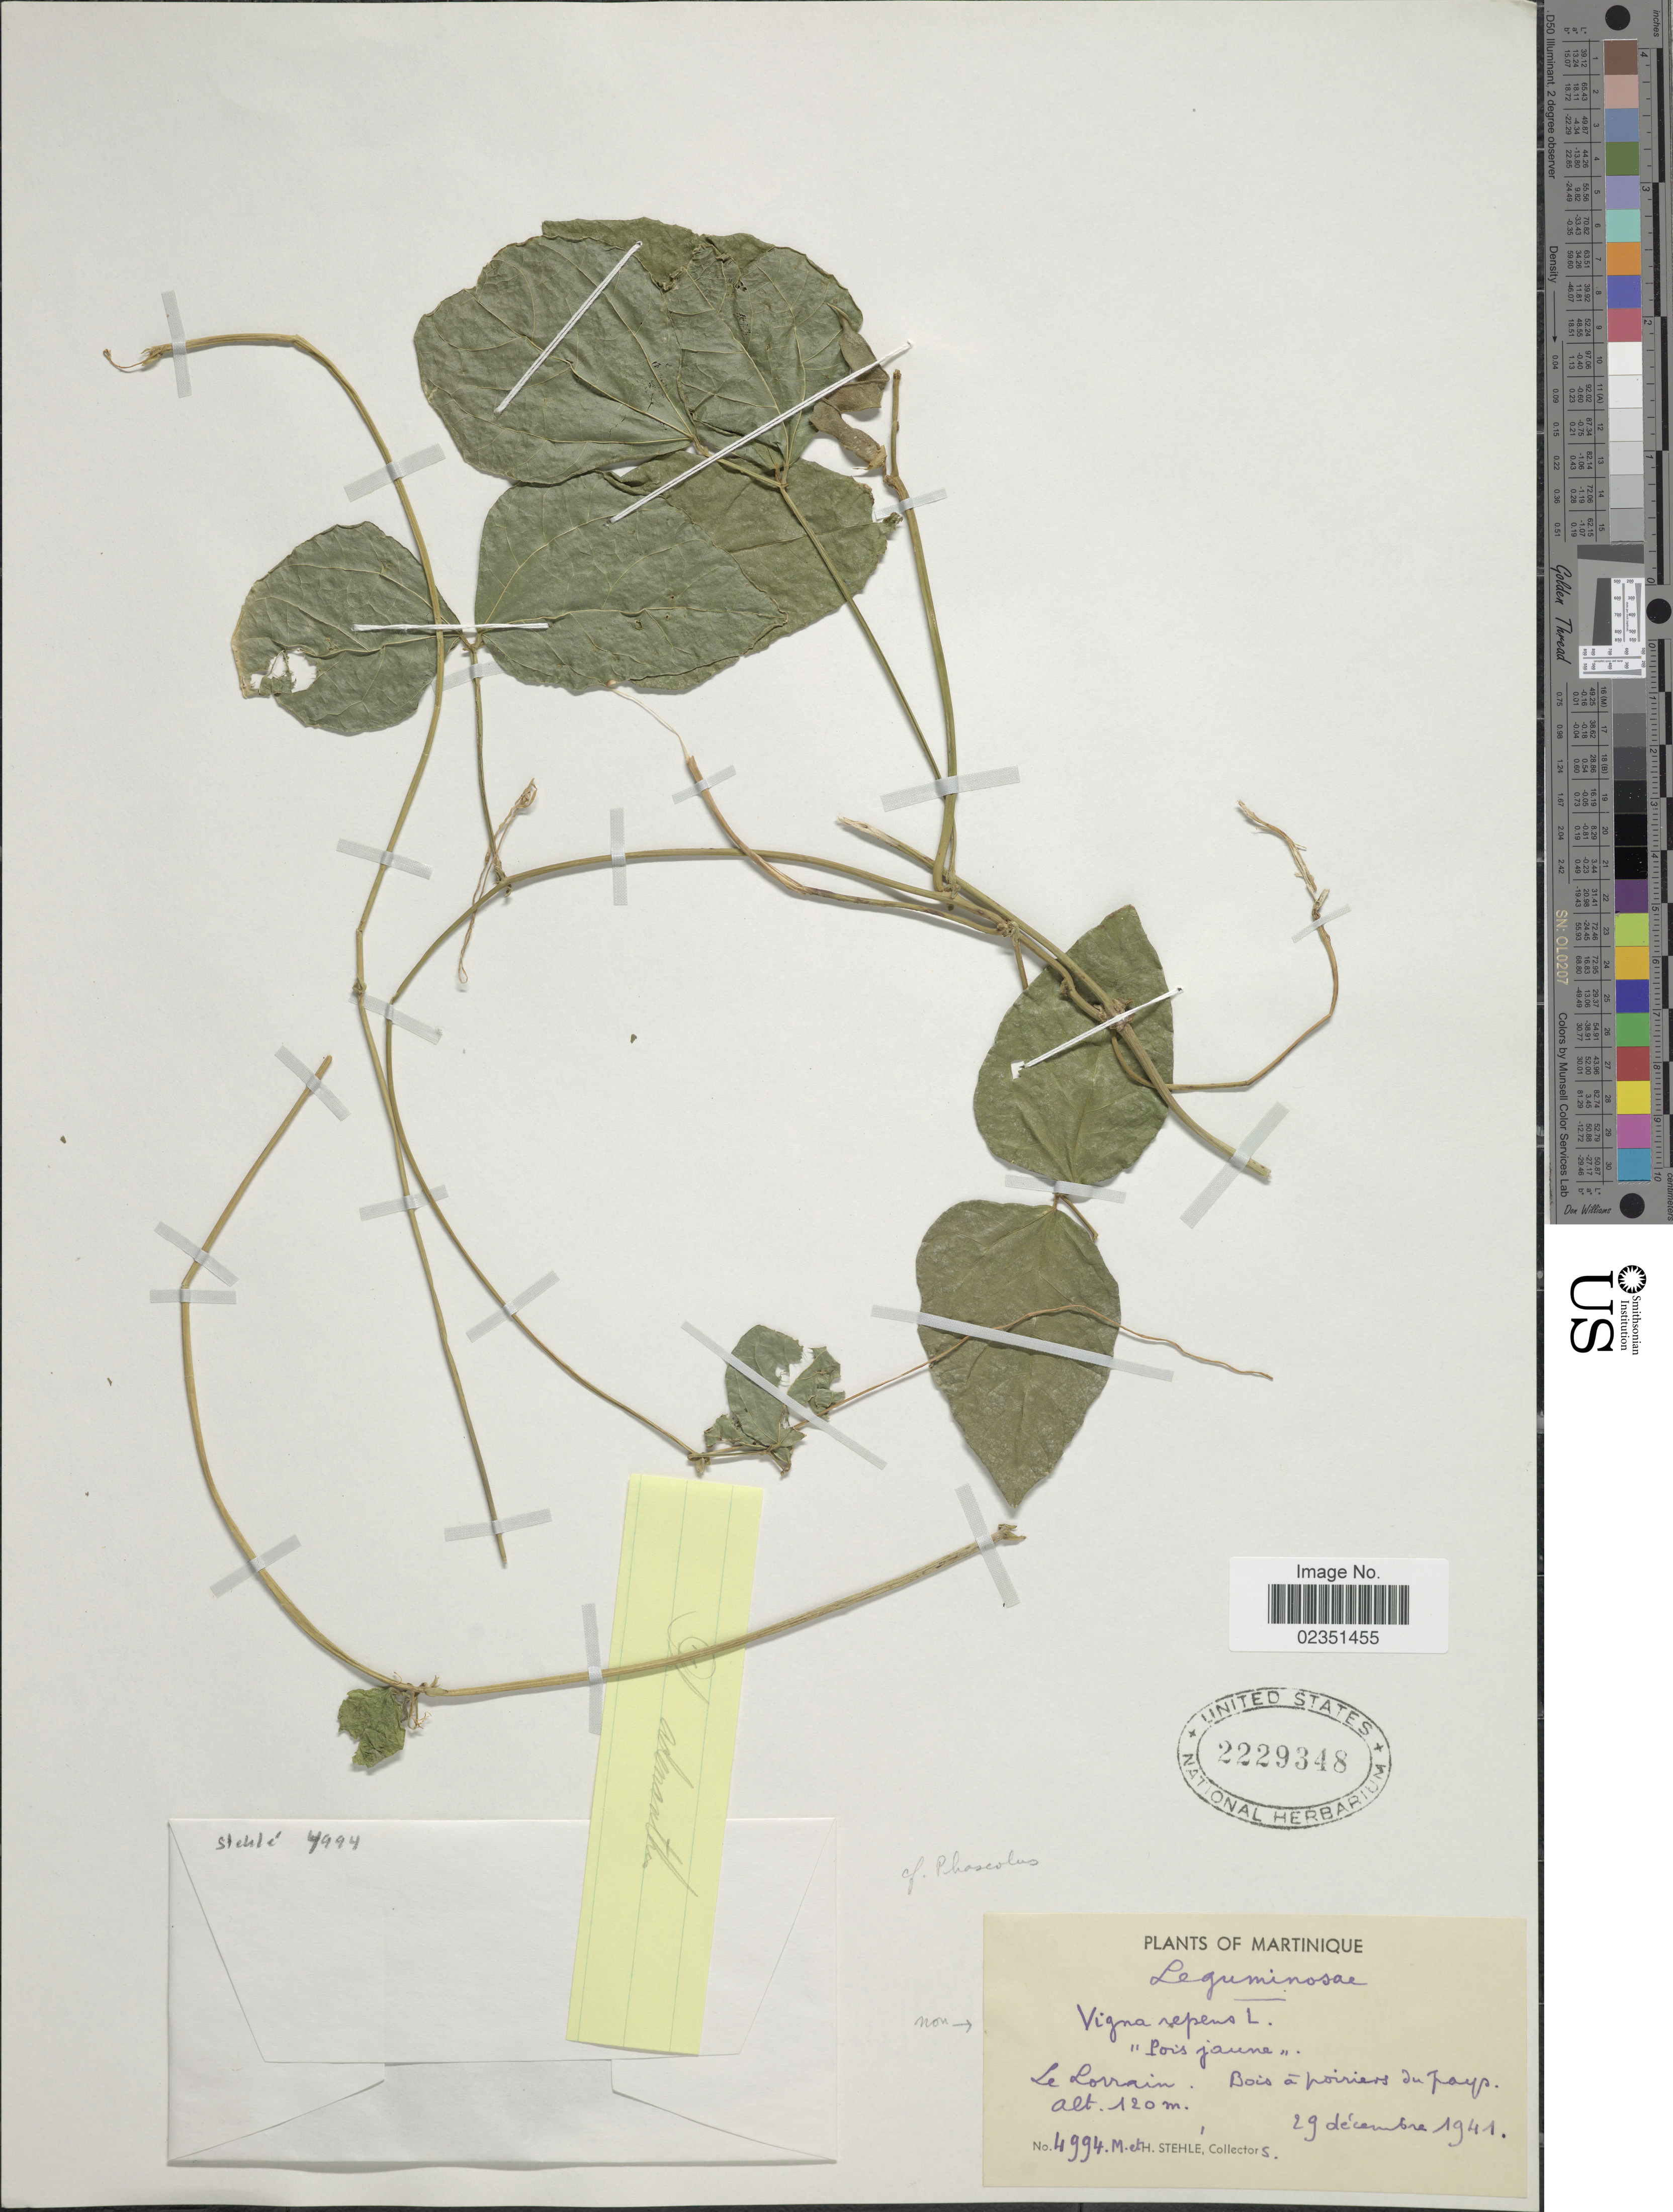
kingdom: Plantae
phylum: Tracheophyta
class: Magnoliopsida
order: Fabales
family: Fabaceae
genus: Phaseolus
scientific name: Phaseolus sp.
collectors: M. Stehlé & H. Stehlé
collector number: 4994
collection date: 1941-12-29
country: Martinique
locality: Le Lorrain. Bois a poiriers du pays.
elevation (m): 120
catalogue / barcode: US 2229348